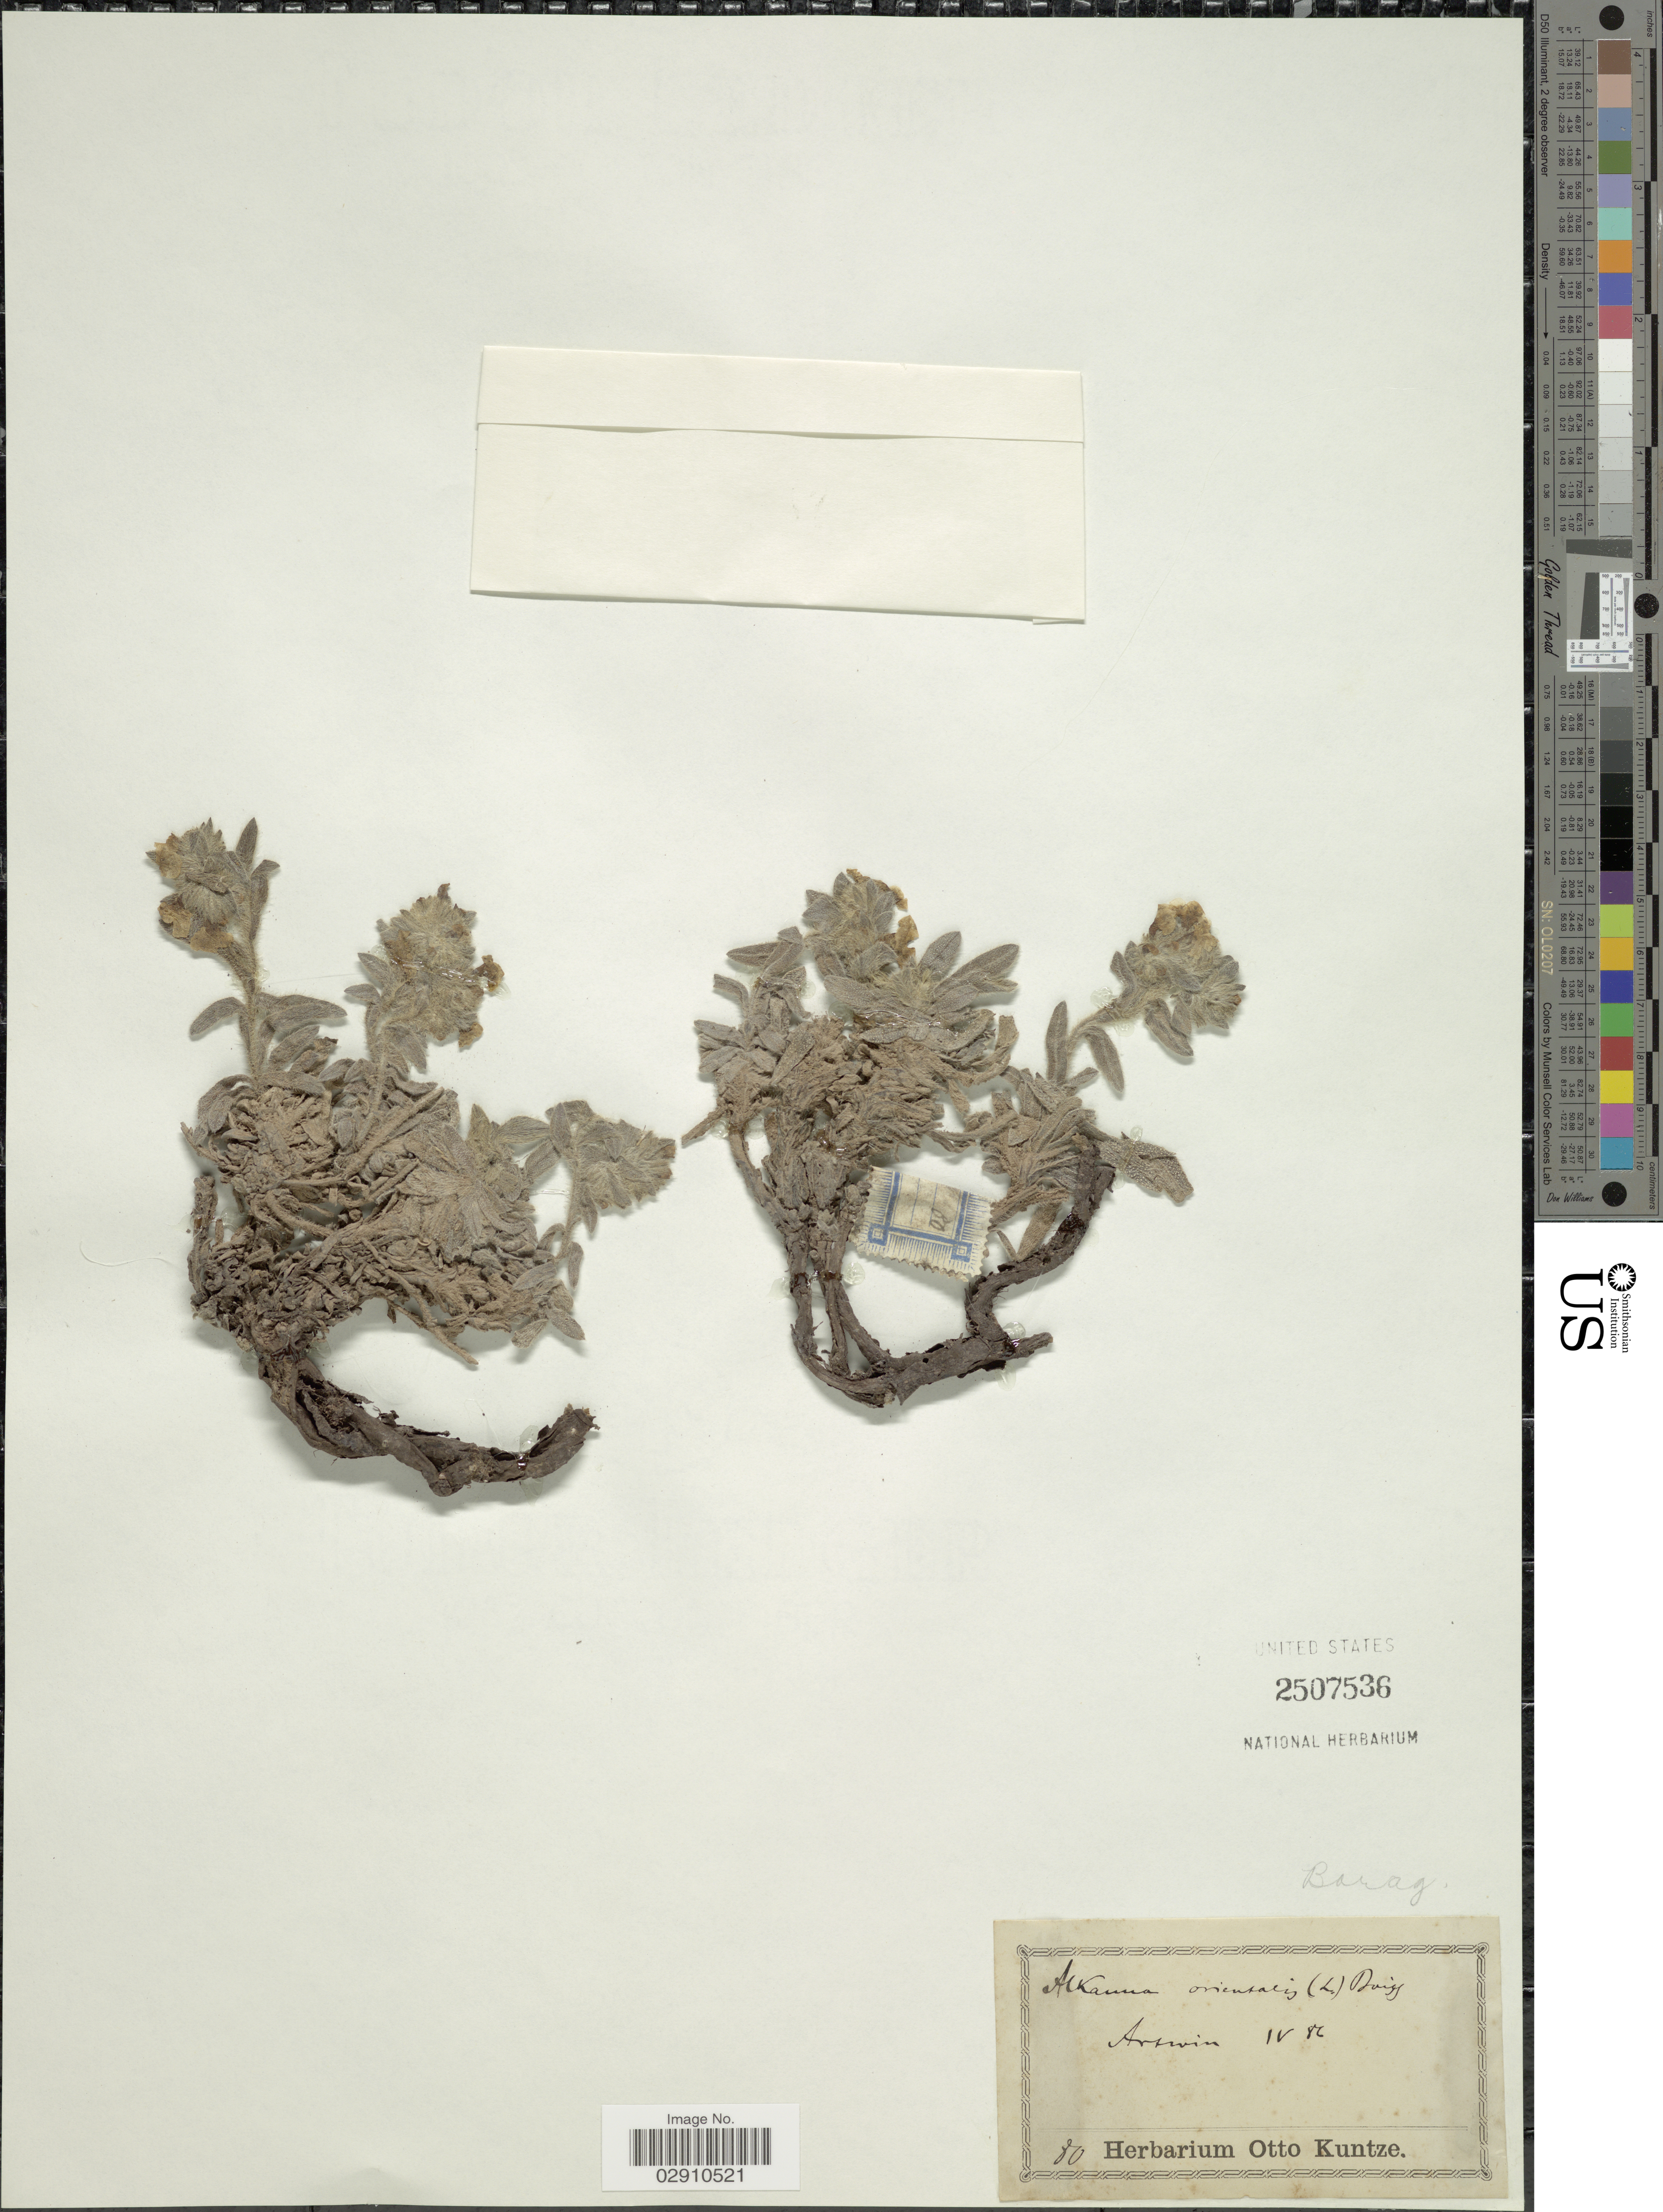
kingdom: Plantae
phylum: Tracheophyta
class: Magnoliopsida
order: Boraginales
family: Boraginaceae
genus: Alkanna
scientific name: Alkanna orientalis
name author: (L.) Boiss.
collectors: ex herb. Otto Kuntze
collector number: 80*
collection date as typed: Transcribed d/m/y: /4/86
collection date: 1886-04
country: Turkey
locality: Artwin.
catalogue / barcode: US 2507536